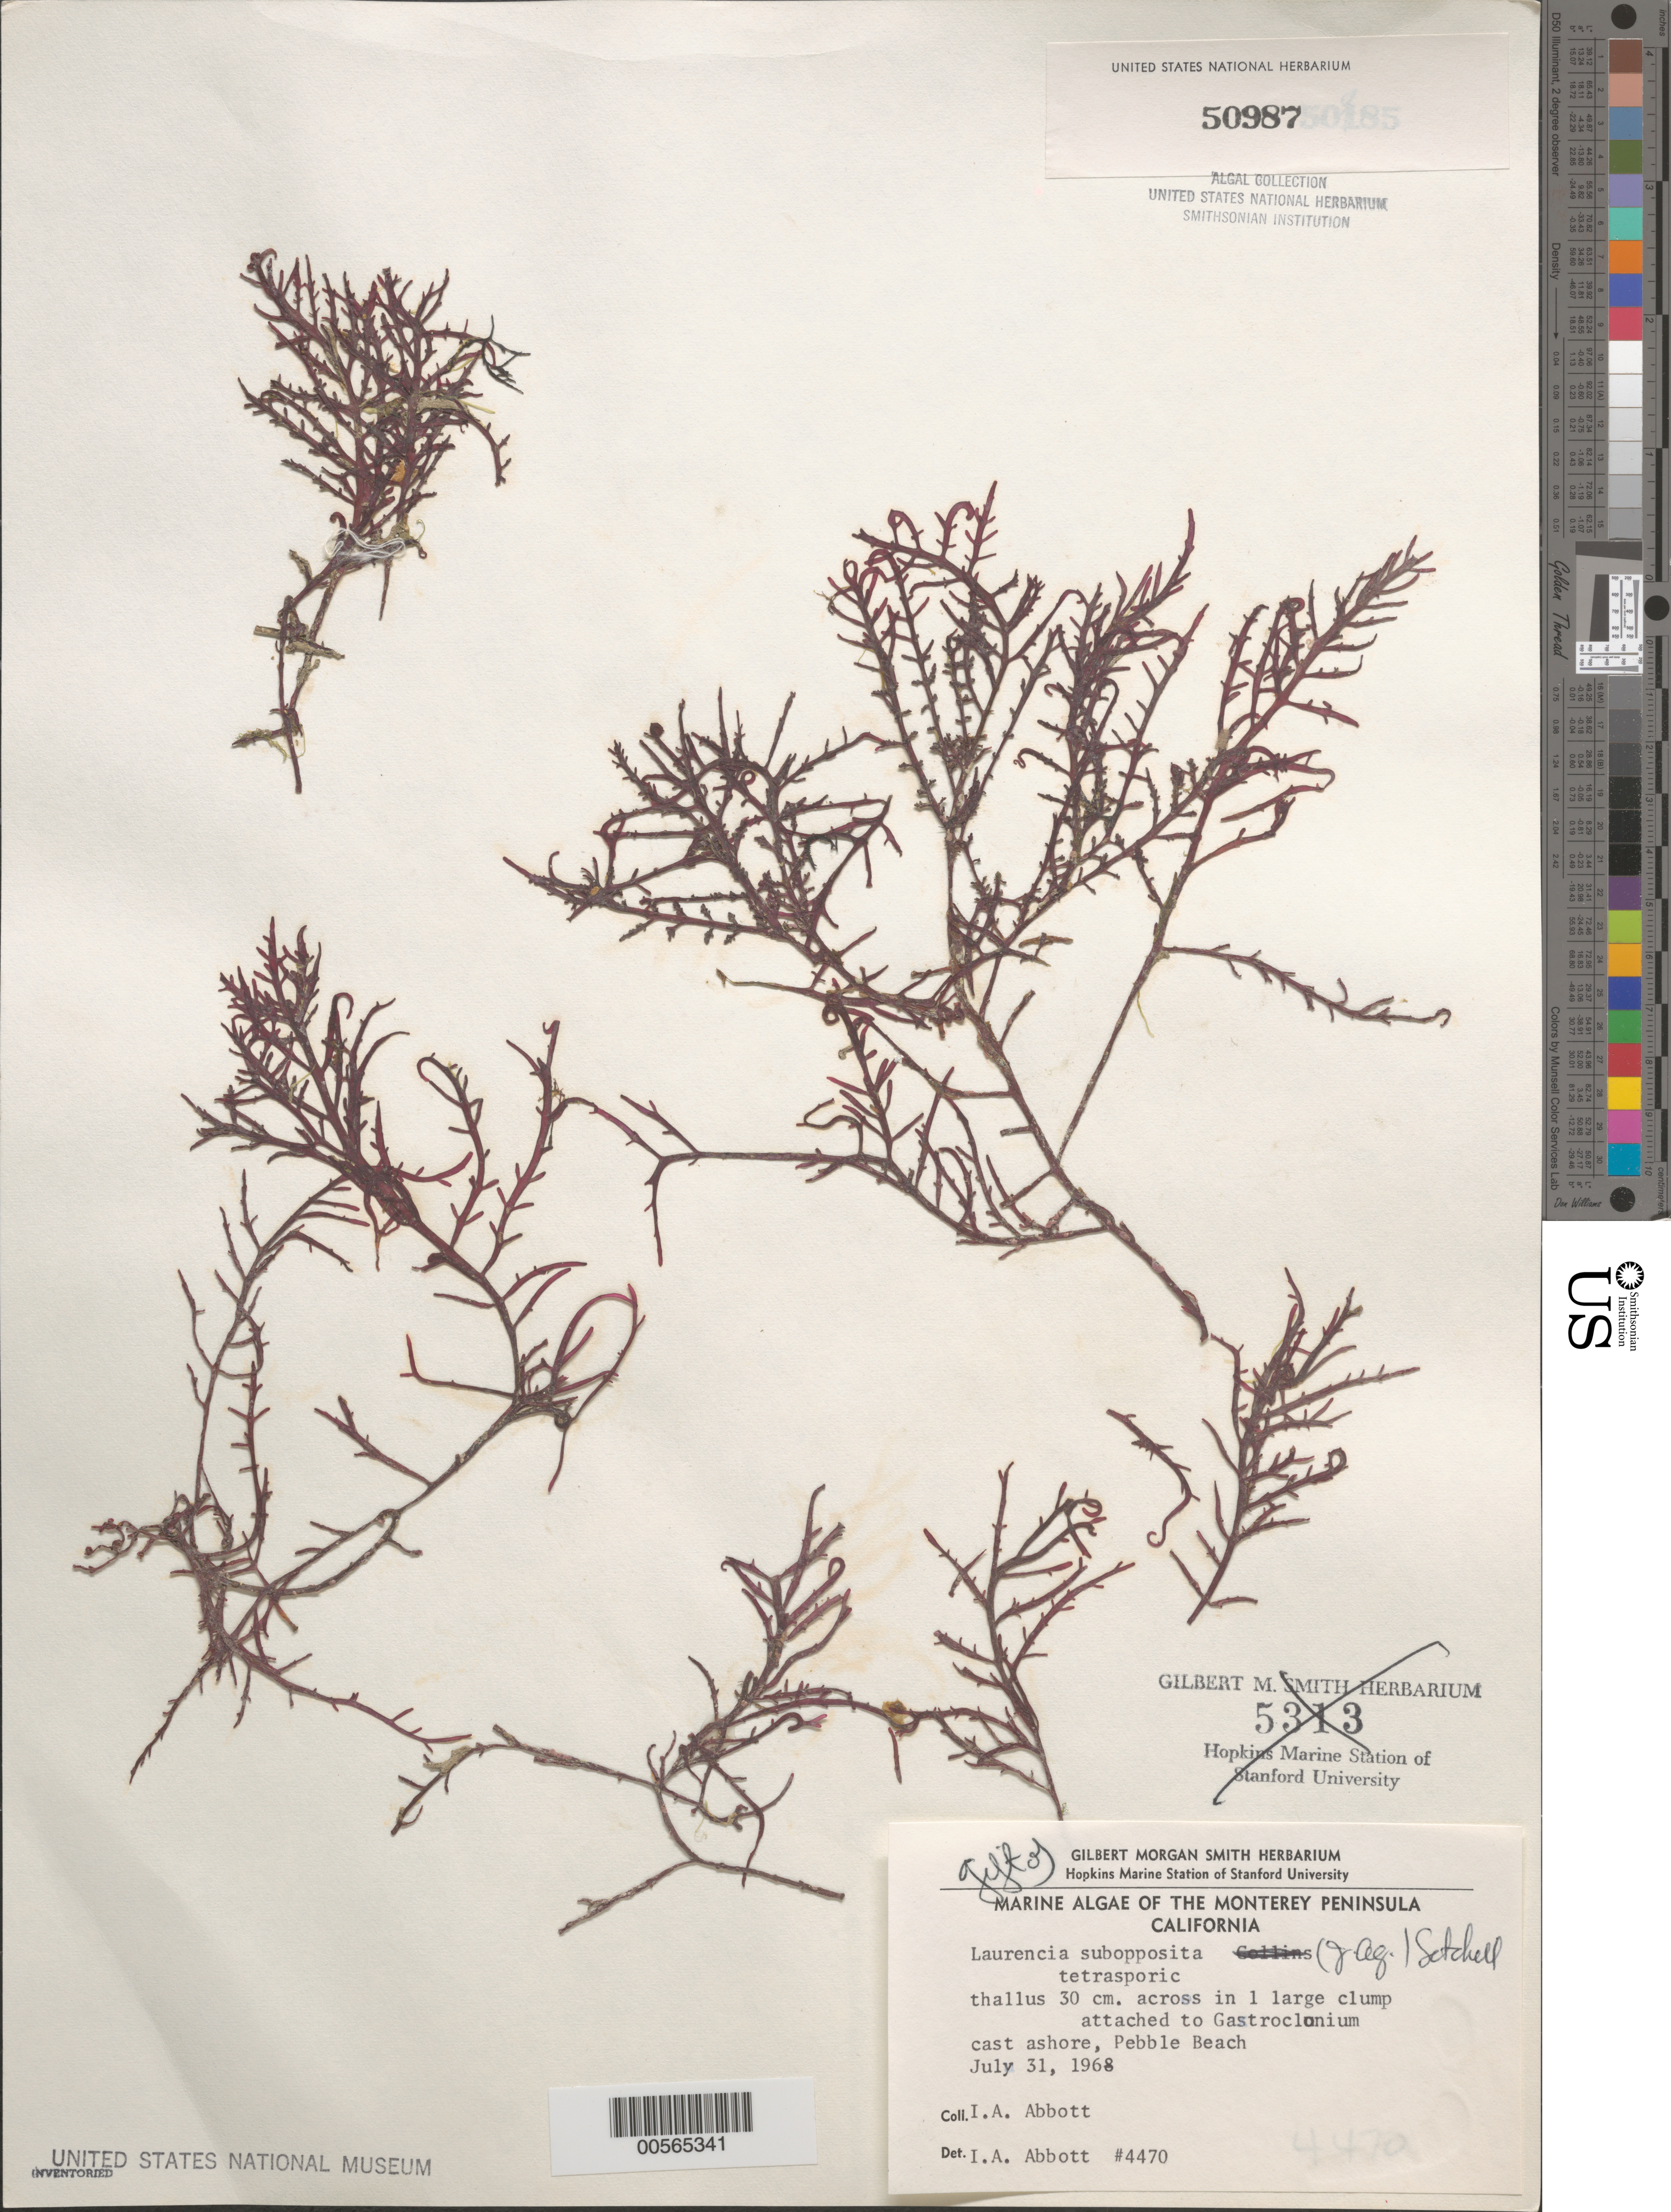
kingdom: Plantae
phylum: Rhodophyta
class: Florideophyceae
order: Ceramiales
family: Rhodomelaceae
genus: Laurencia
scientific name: Laurencia subopposita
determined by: Abbott, Isabella A.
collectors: I. A. Abbott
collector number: IAA 4470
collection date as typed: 31 Jul 1968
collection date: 1968-07-31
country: United States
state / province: California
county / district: Monterey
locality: Pebble Beach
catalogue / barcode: US 50987